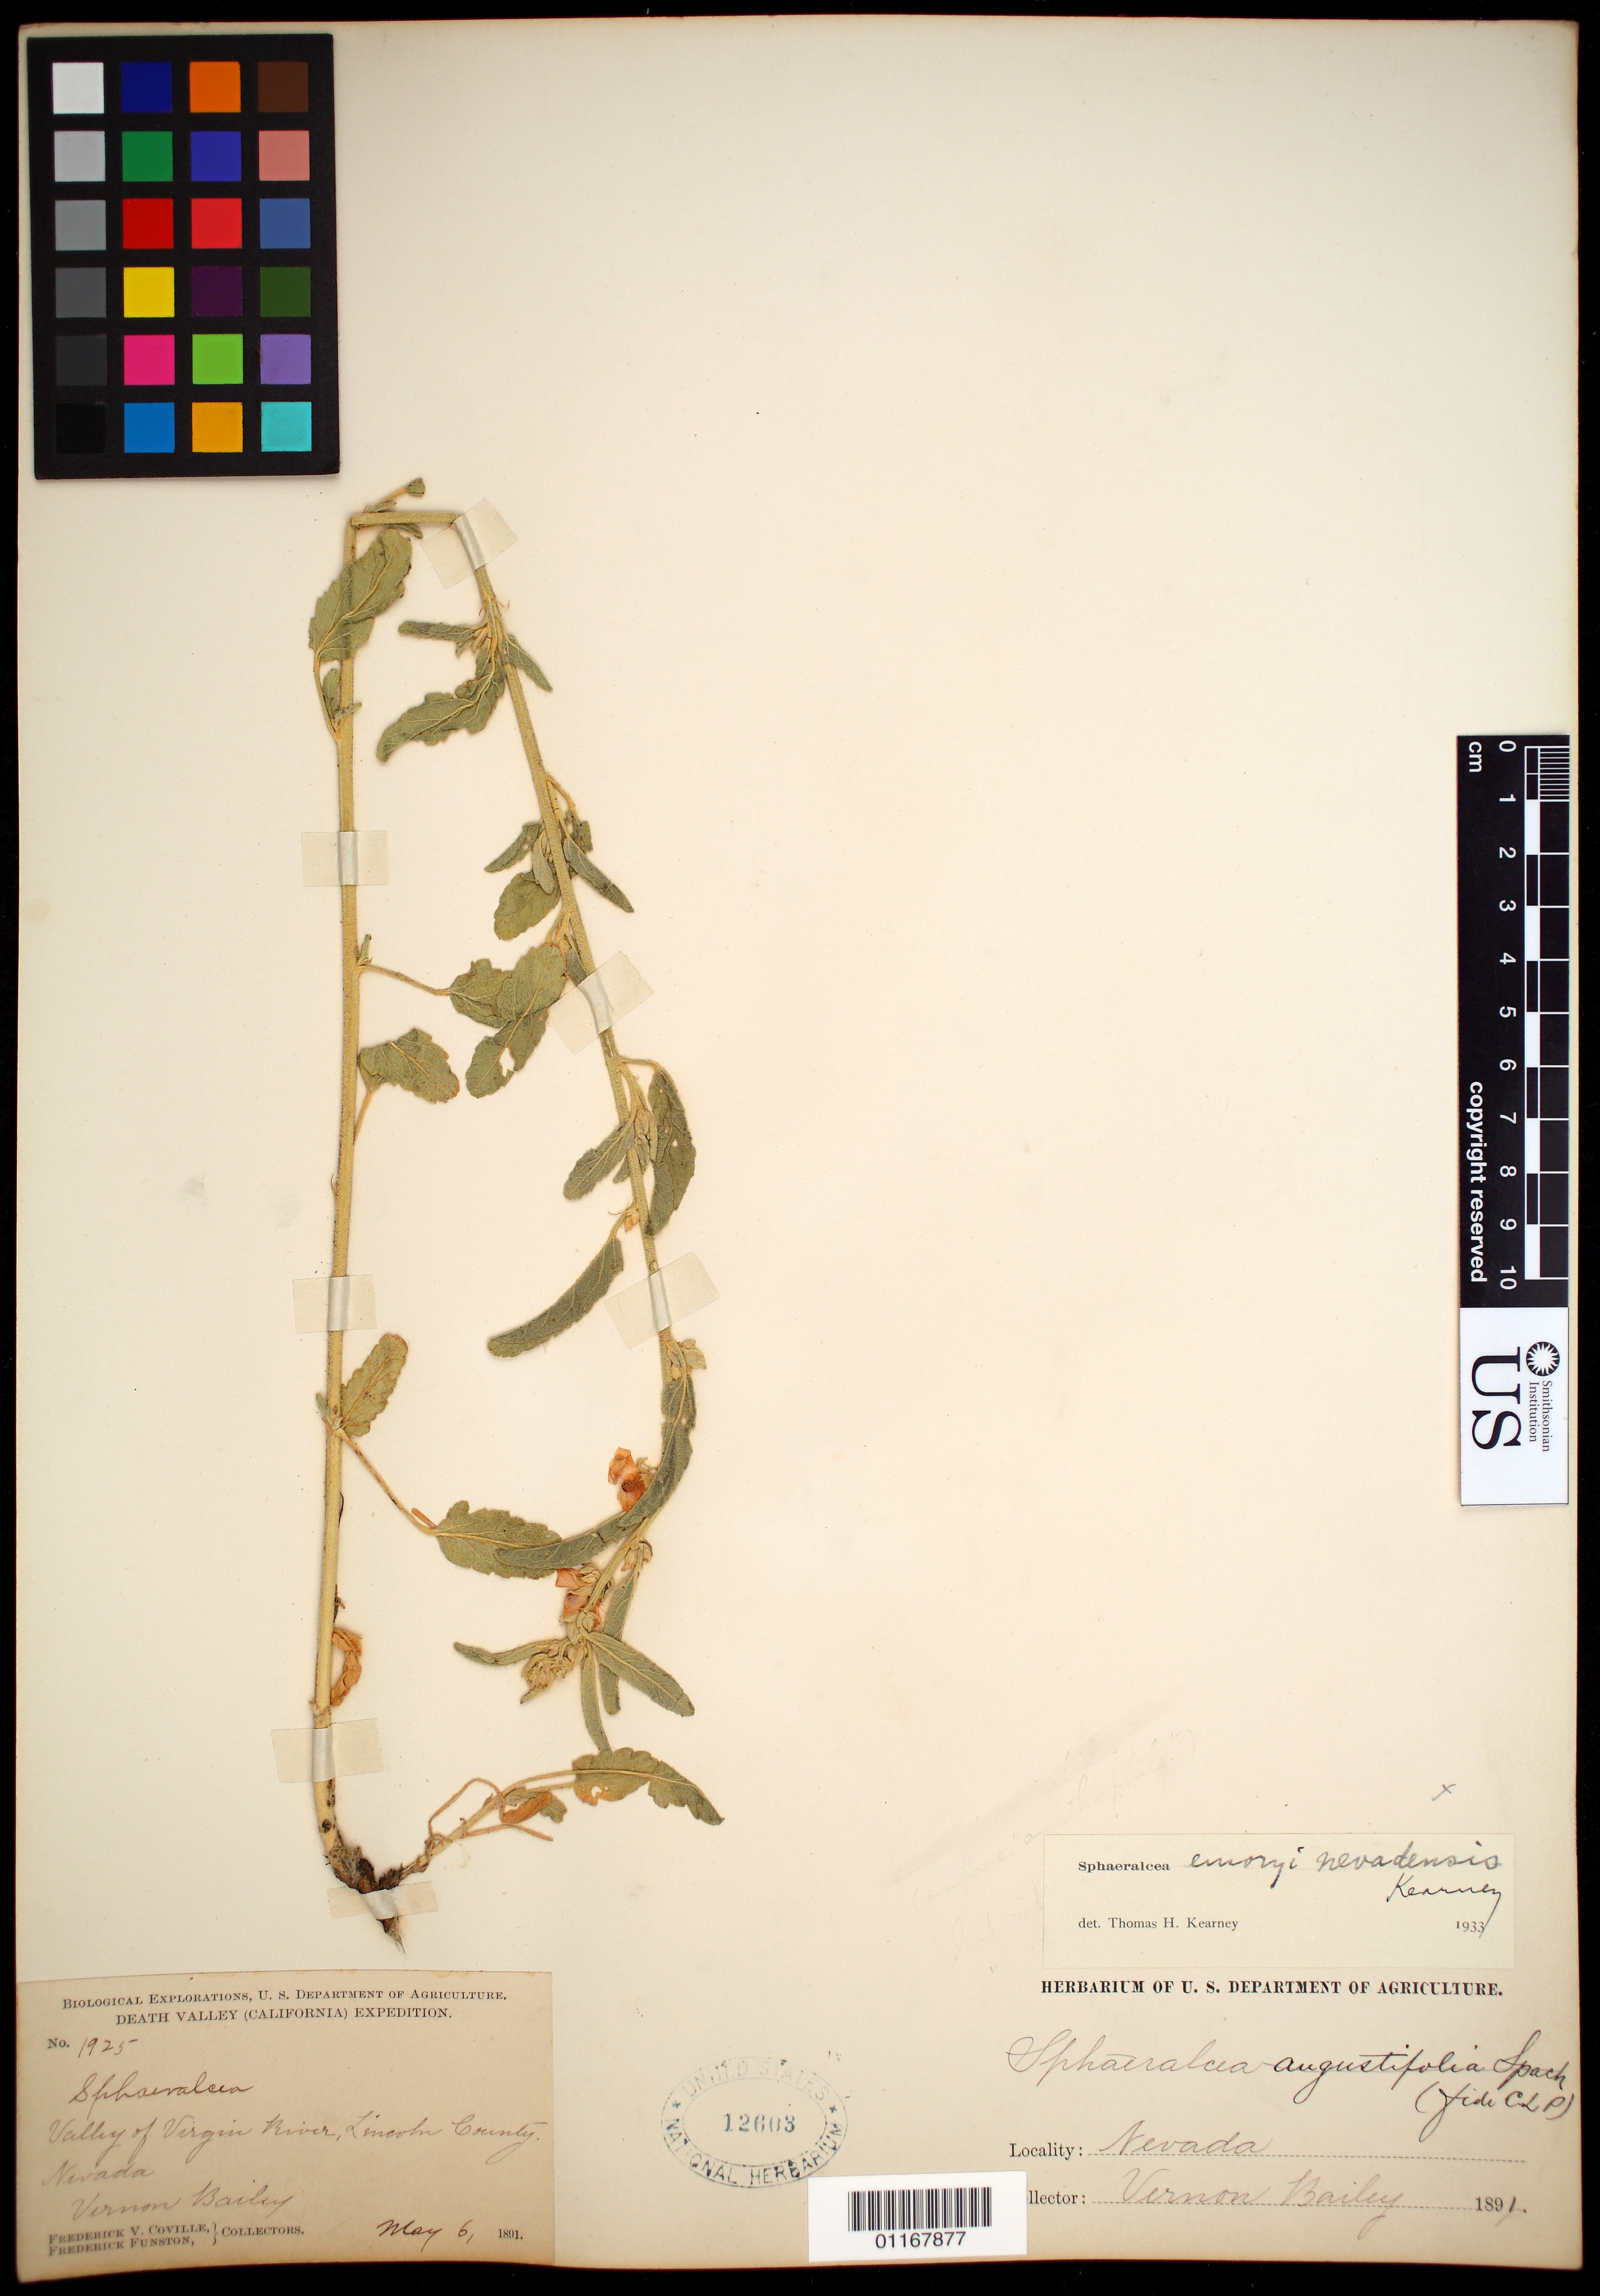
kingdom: Plantae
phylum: Tracheophyta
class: Magnoliopsida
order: Malvales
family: Malvaceae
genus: Sphaeralcea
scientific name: Sphaeralcea emoryi subsp. variabilis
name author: Kearney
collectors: V. O. Bailey, F. V. Coville & F. Funston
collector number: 1925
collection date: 1891-05-06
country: United States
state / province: Nevada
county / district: Lincoln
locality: Valley of Virgin River.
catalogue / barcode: US 12603